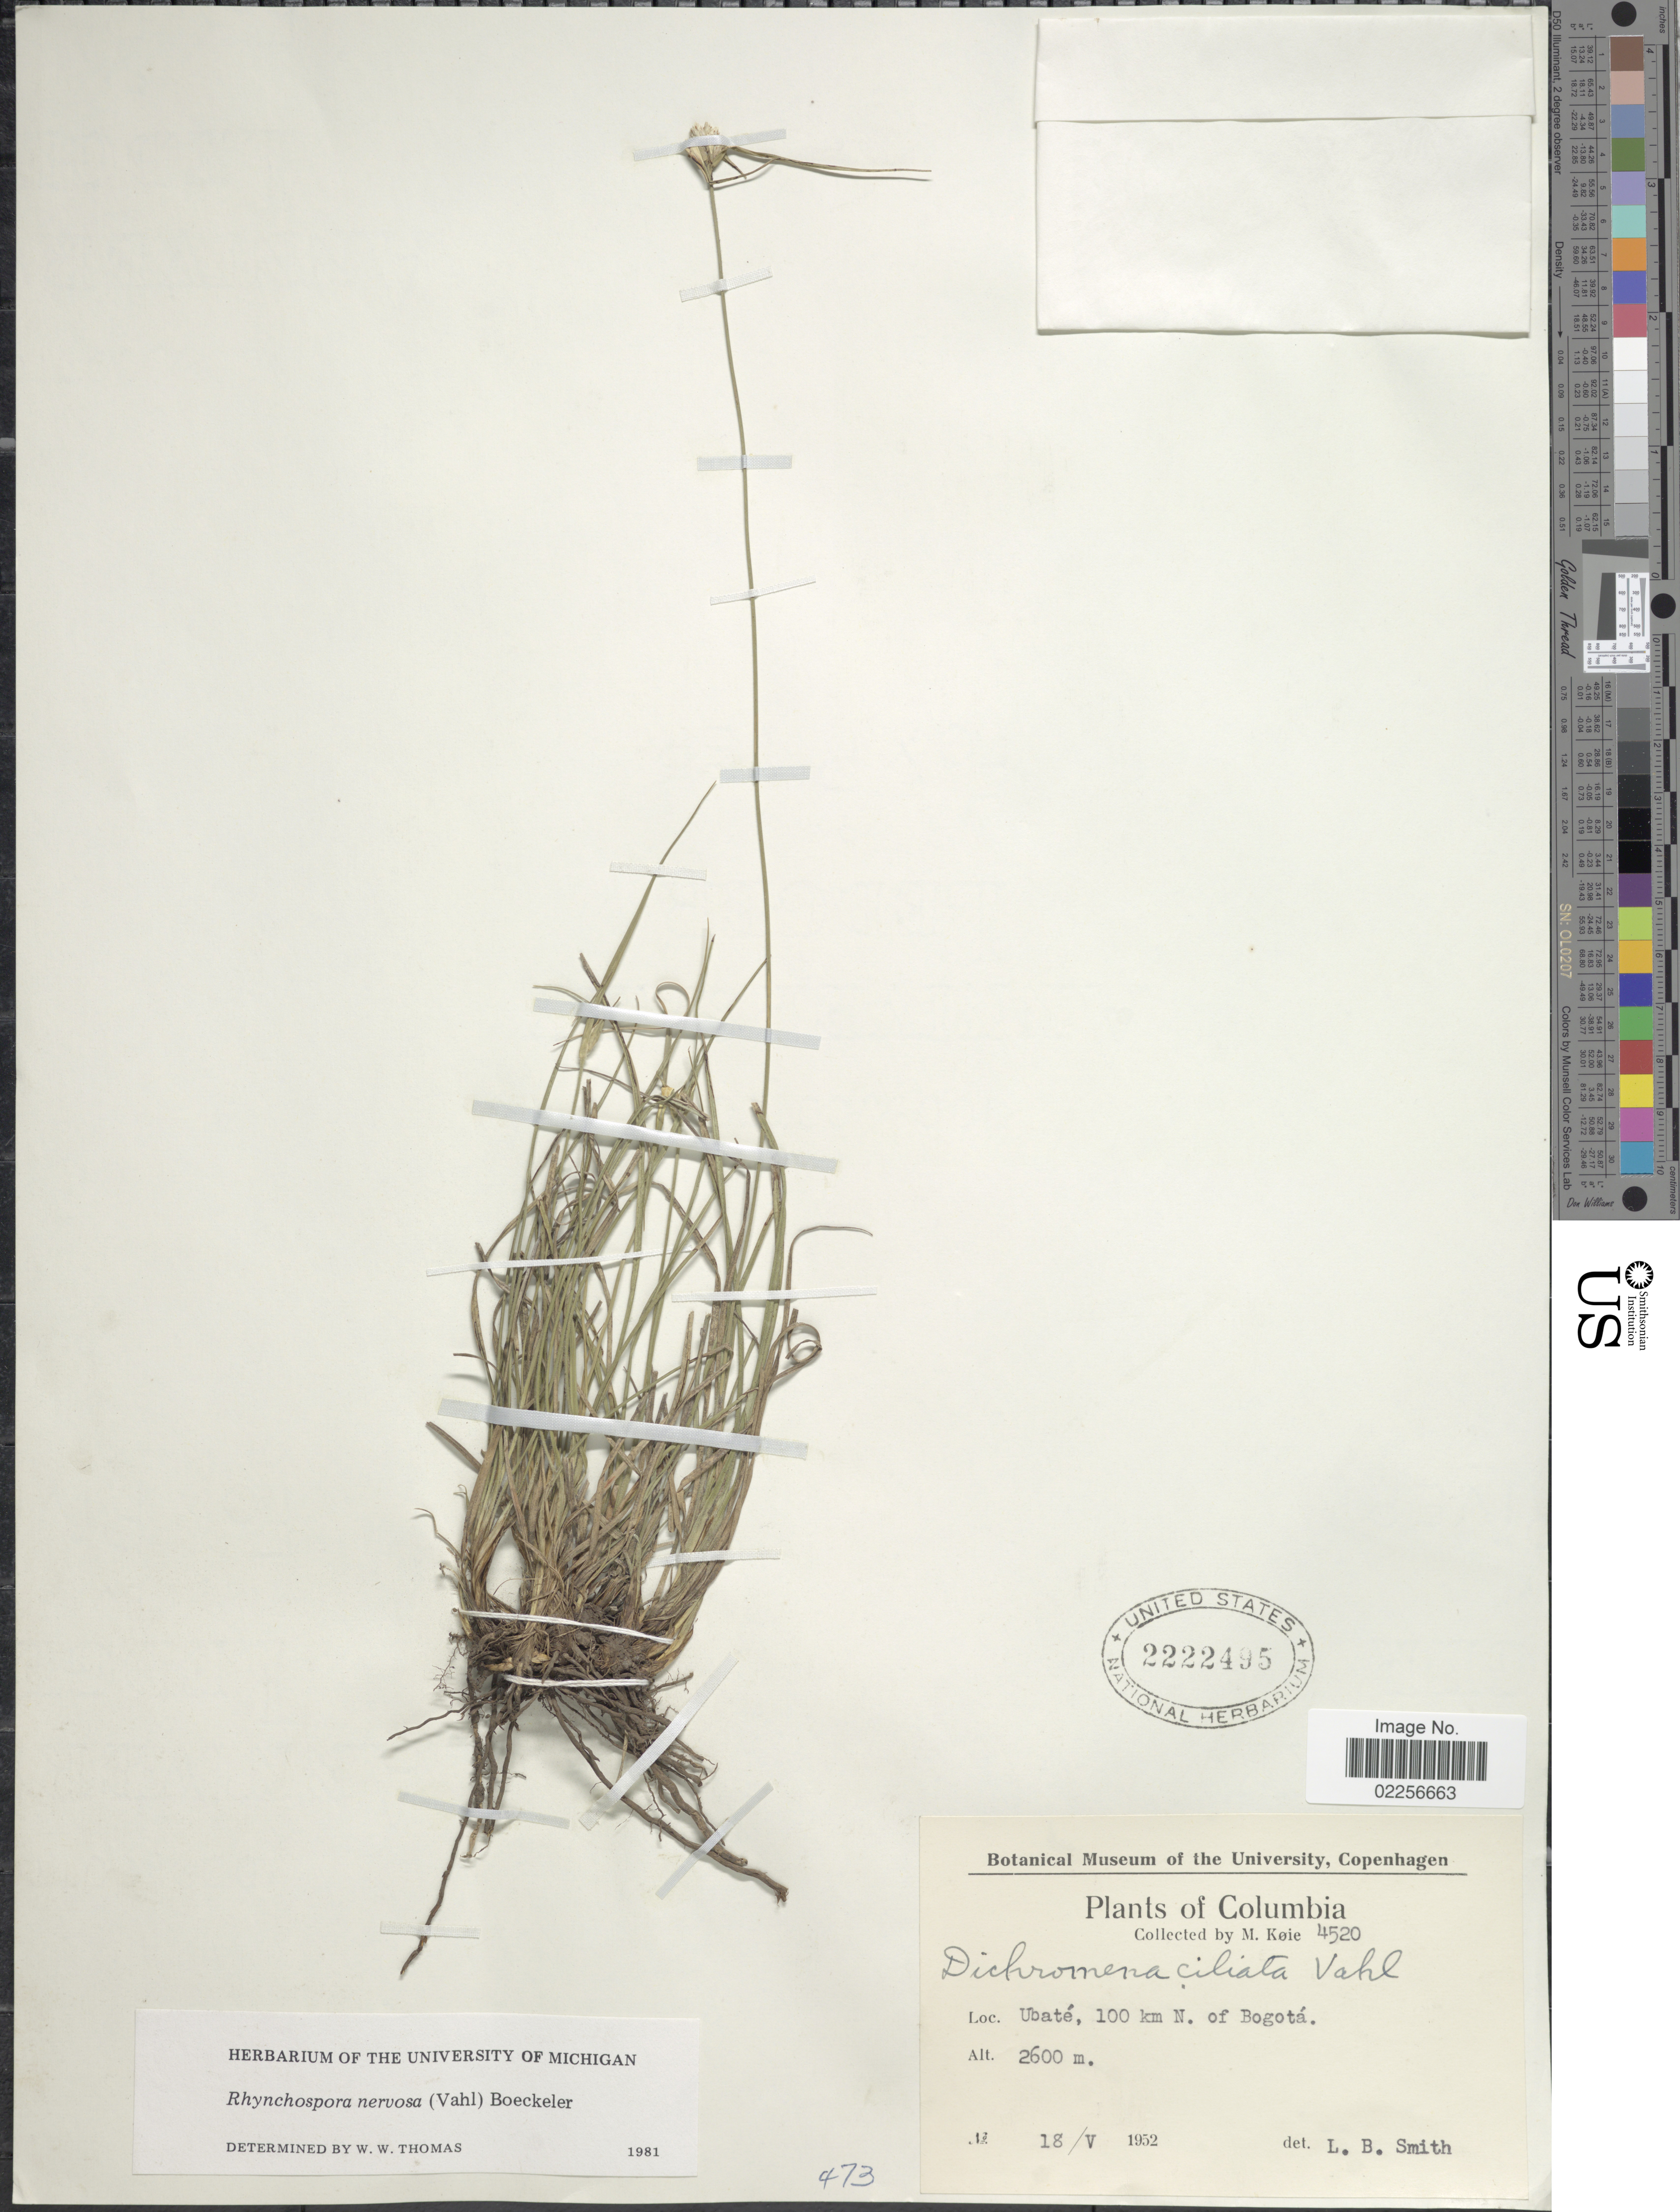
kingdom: Plantae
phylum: Tracheophyta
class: Liliopsida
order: Poales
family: Cyperaceae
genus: Rhynchospora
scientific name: Rhynchospora nervosa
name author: (Vahl) Boeckeler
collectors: M. Köie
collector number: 4520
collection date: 1952-05-18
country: Colombia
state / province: Bogota D.C.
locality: Ubate, 100 km N of Bogota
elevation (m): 2600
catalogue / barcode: US 2222495